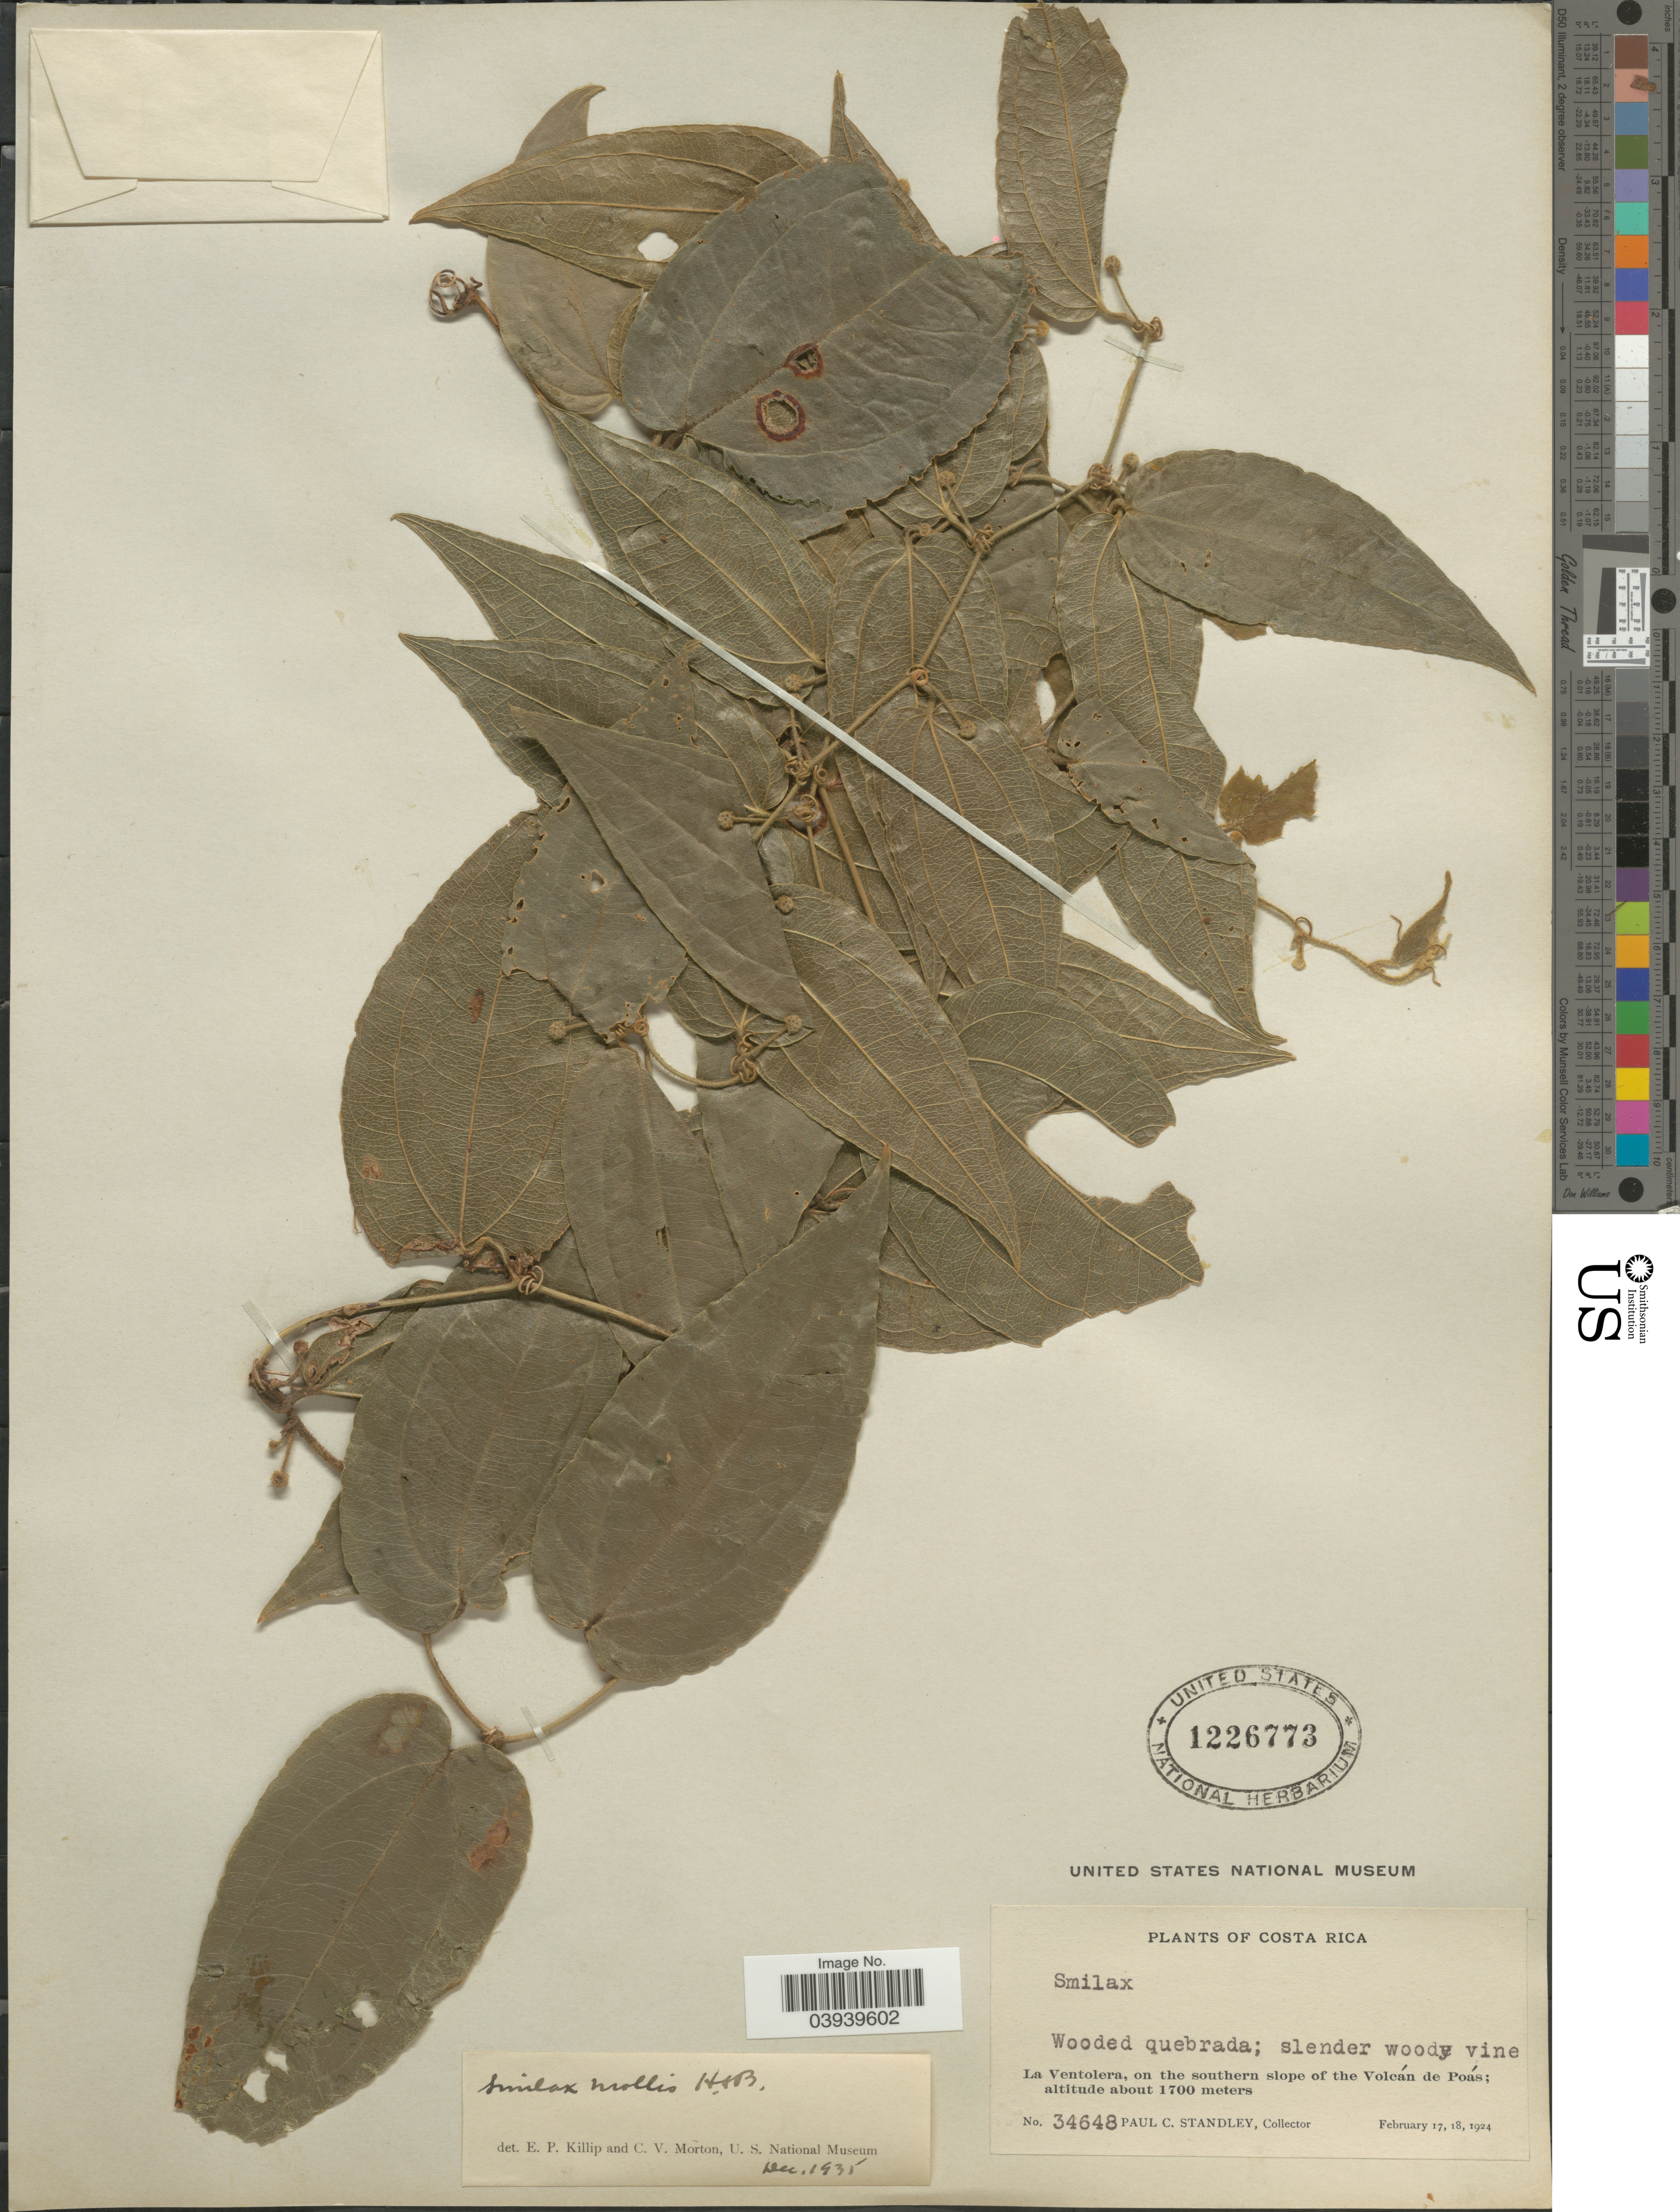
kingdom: Plantae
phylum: Tracheophyta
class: Liliopsida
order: Liliales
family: Smilacaceae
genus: Smilax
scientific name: Smilax mollis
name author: Humb. & Bonpl. ex Willd.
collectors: P. C. Standley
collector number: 34648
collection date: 1924-02-17/1924-02-18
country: Costa Rica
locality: La Ventolera, on the southern slope of the Volcán de Poás.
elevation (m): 1700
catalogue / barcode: US 1226773